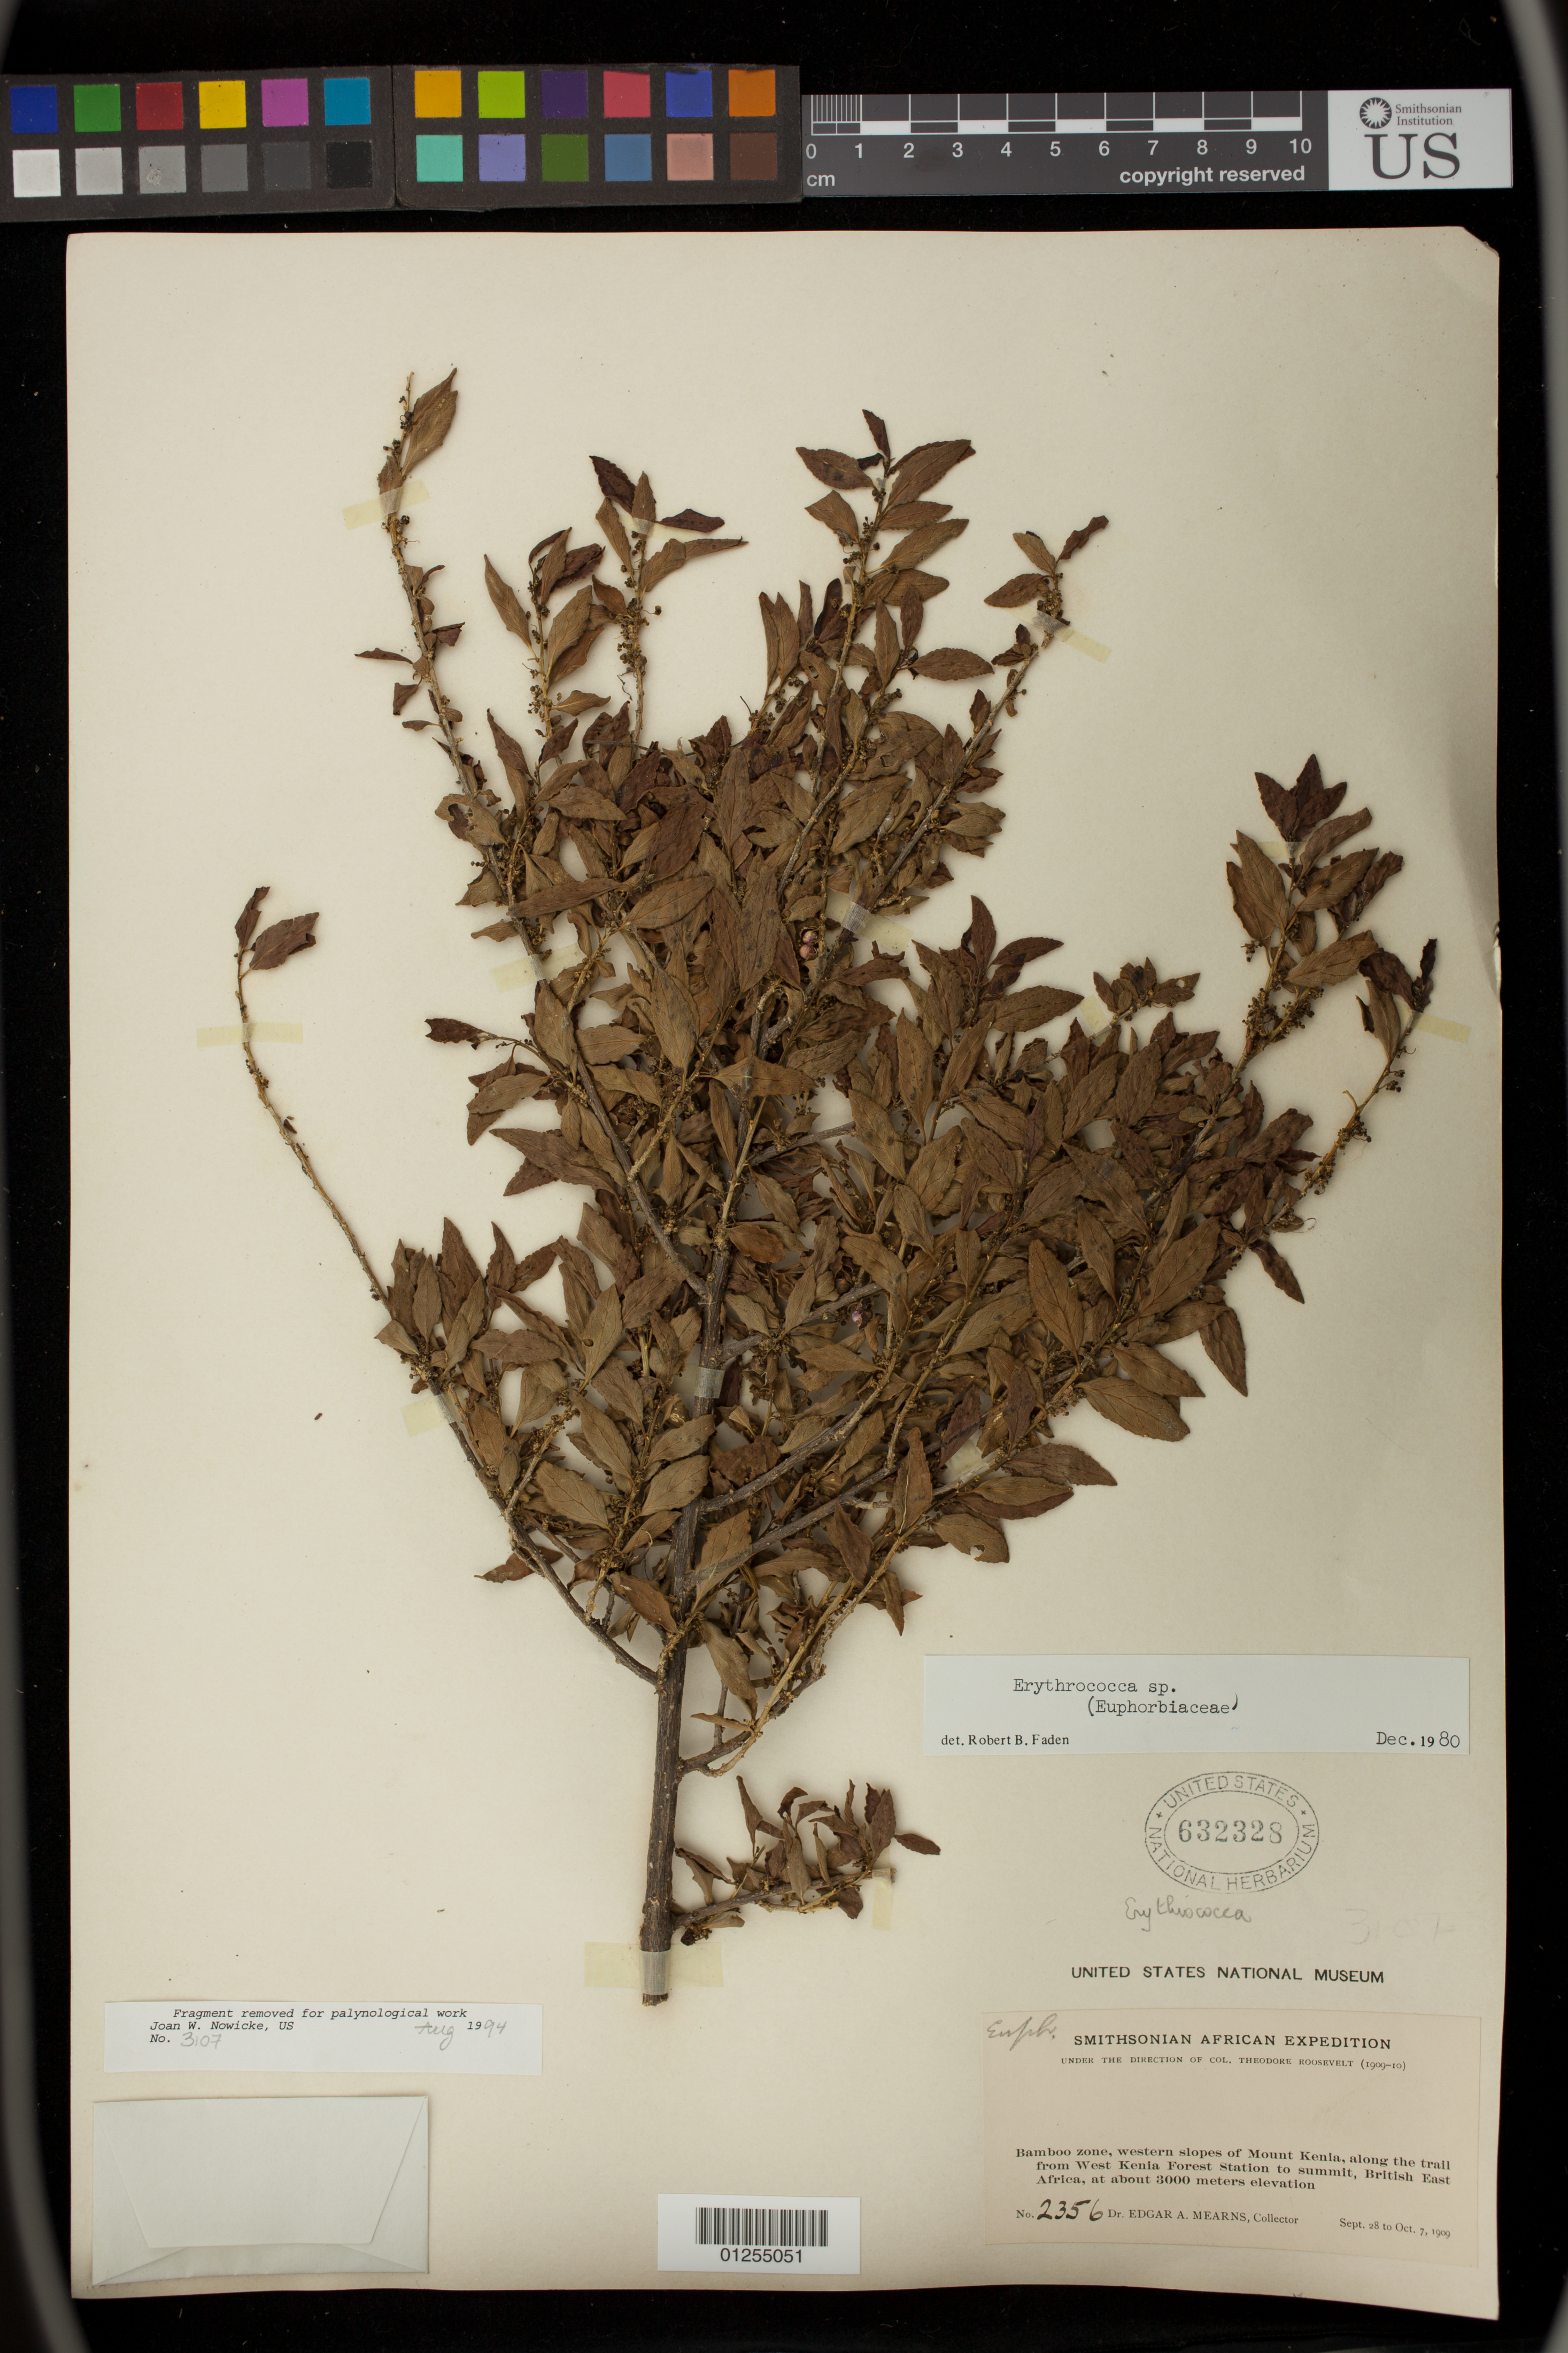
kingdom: Plantae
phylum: Tracheophyta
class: Magnoliopsida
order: Malpighiales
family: Euphorbiaceae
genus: Erythrococca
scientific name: Erythrococca sp.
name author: Benth.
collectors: E. A. Mearns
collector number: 2356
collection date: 1909-09-28/1909-10-07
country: Kenya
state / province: West Pokot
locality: Bamboo zone, western slopes of Mount Kenia (Kenya), along the trail from West Kenia (Kenya) Forest Station to summit.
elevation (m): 3000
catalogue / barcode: US 632328